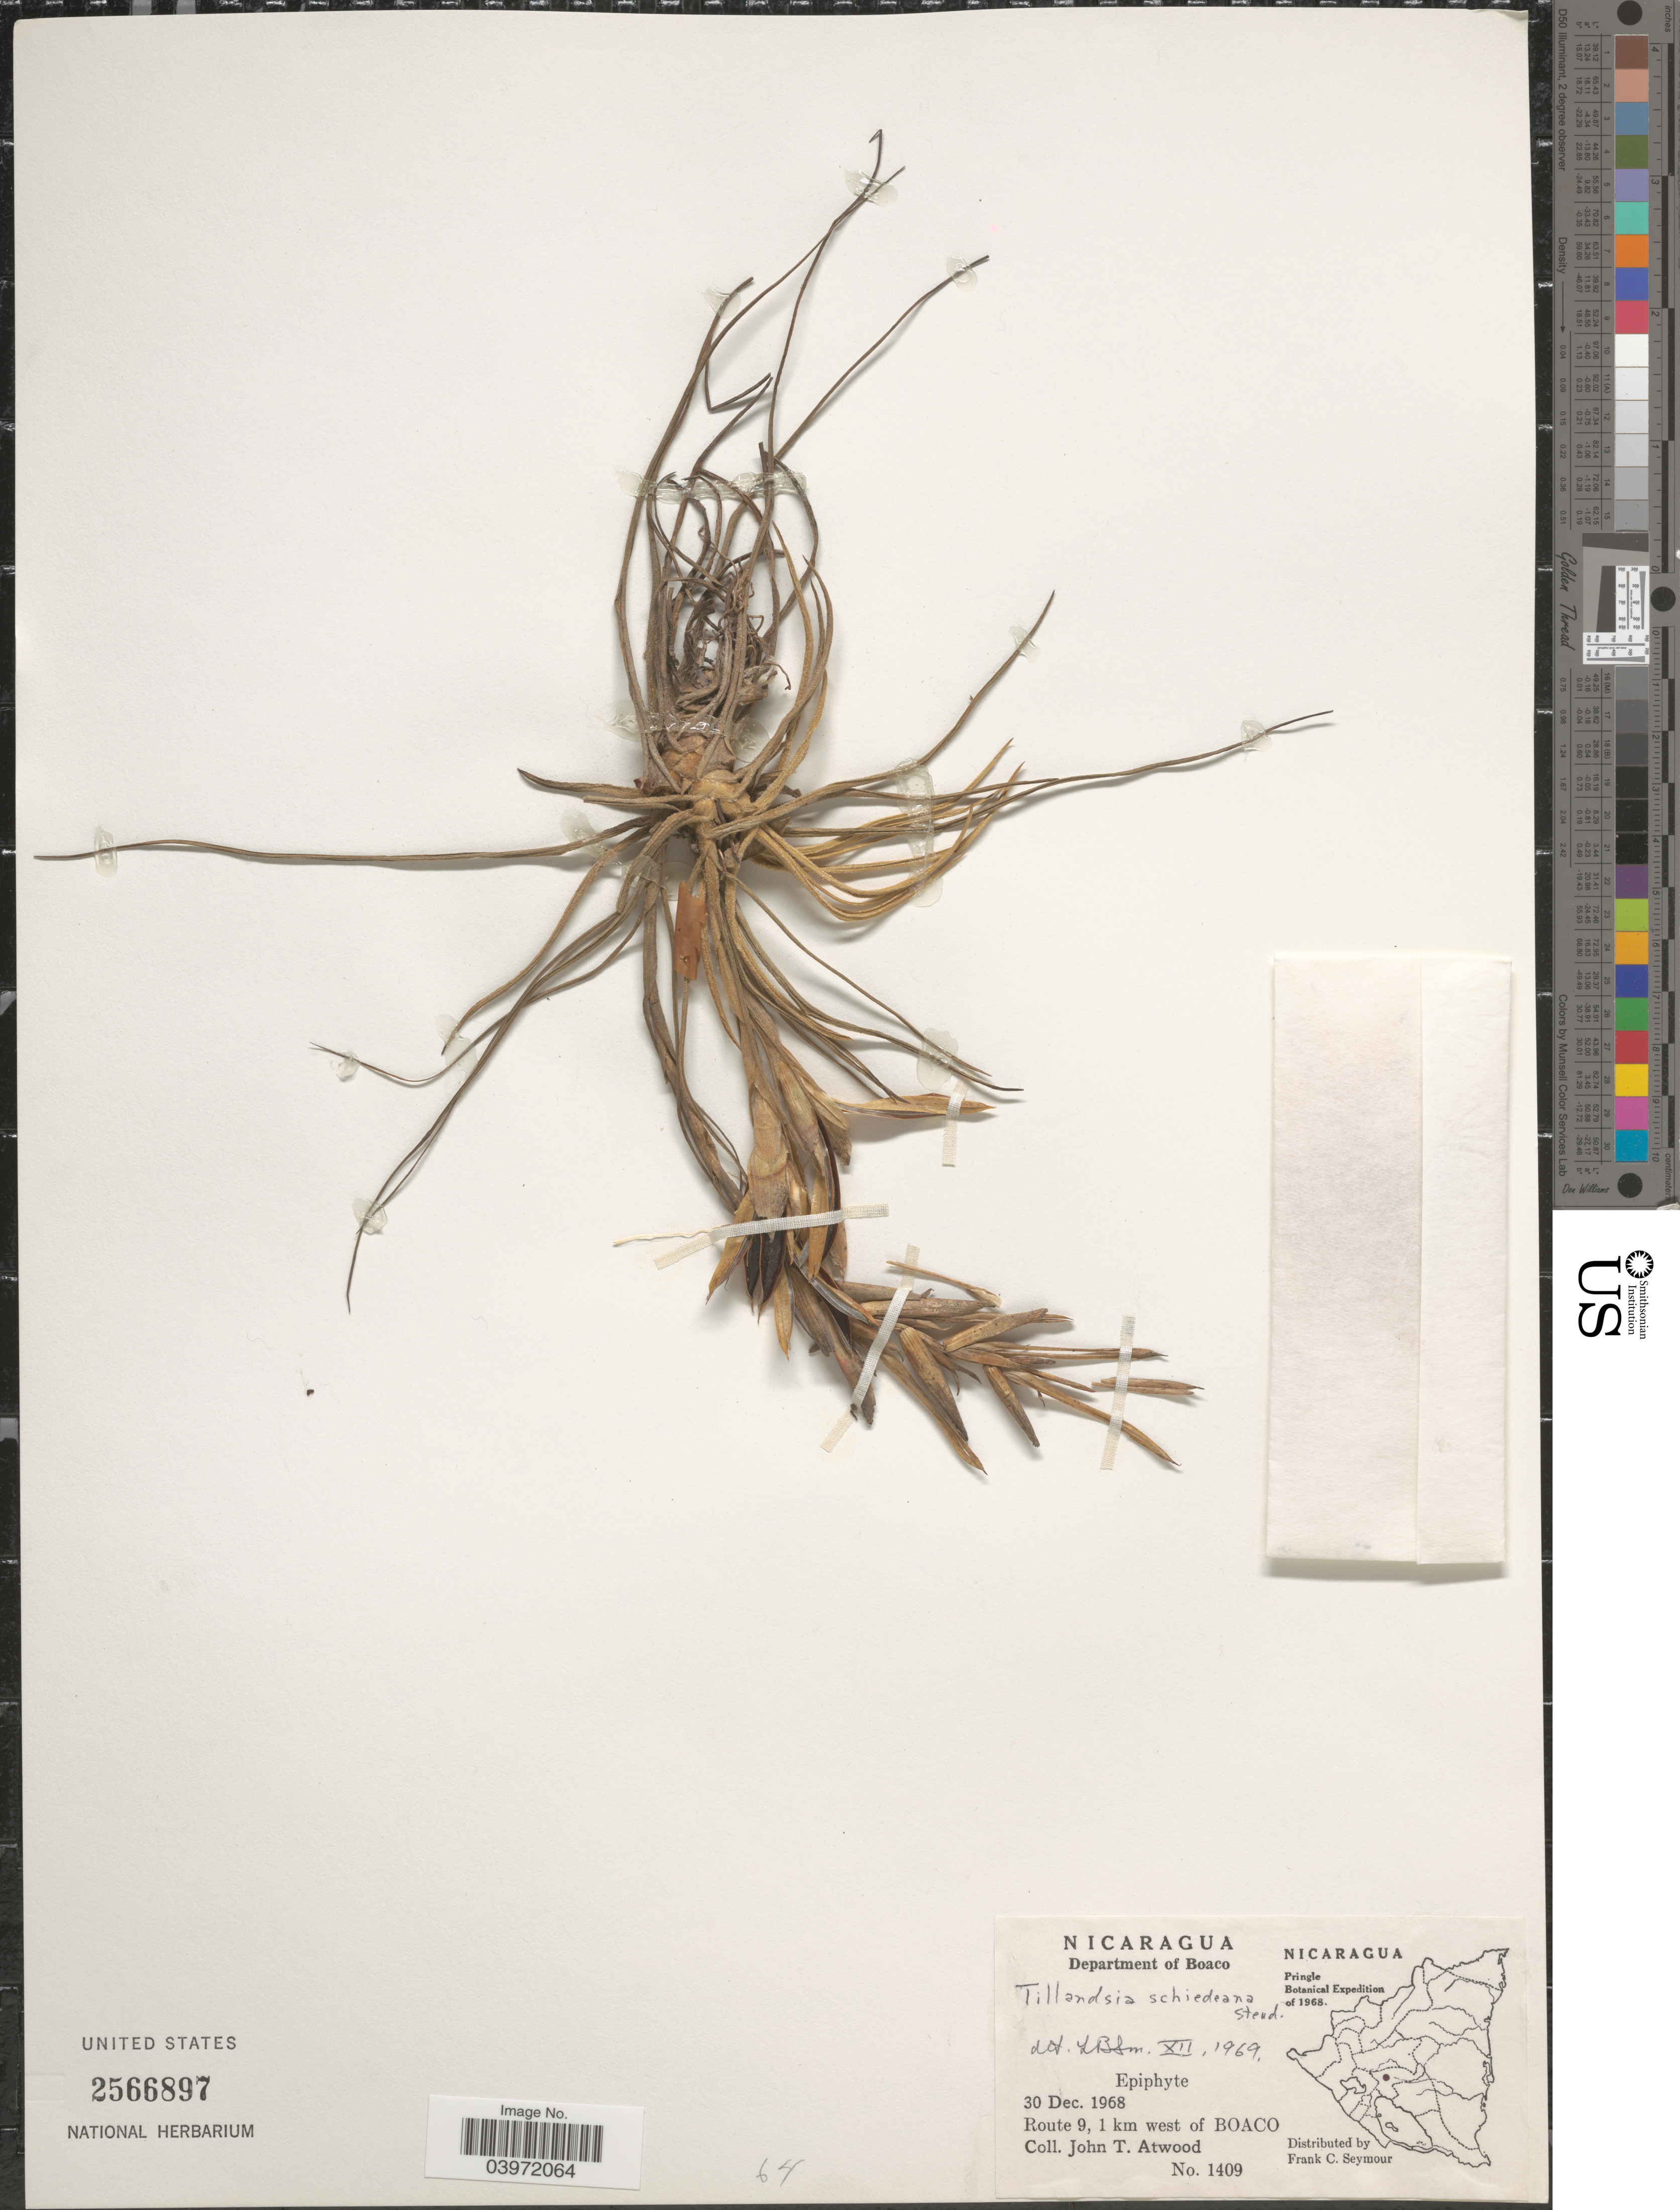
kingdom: Plantae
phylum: Tracheophyta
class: Liliopsida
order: Poales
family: Bromeliaceae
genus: Tillandsia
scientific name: Tillandsia schiedeana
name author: Steud.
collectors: J. T. Atwood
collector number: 1409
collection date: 1968-12-30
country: Nicaragua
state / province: Boaco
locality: Department of Boaco. Route 9, 1 km west of Boaco.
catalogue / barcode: US 2566897